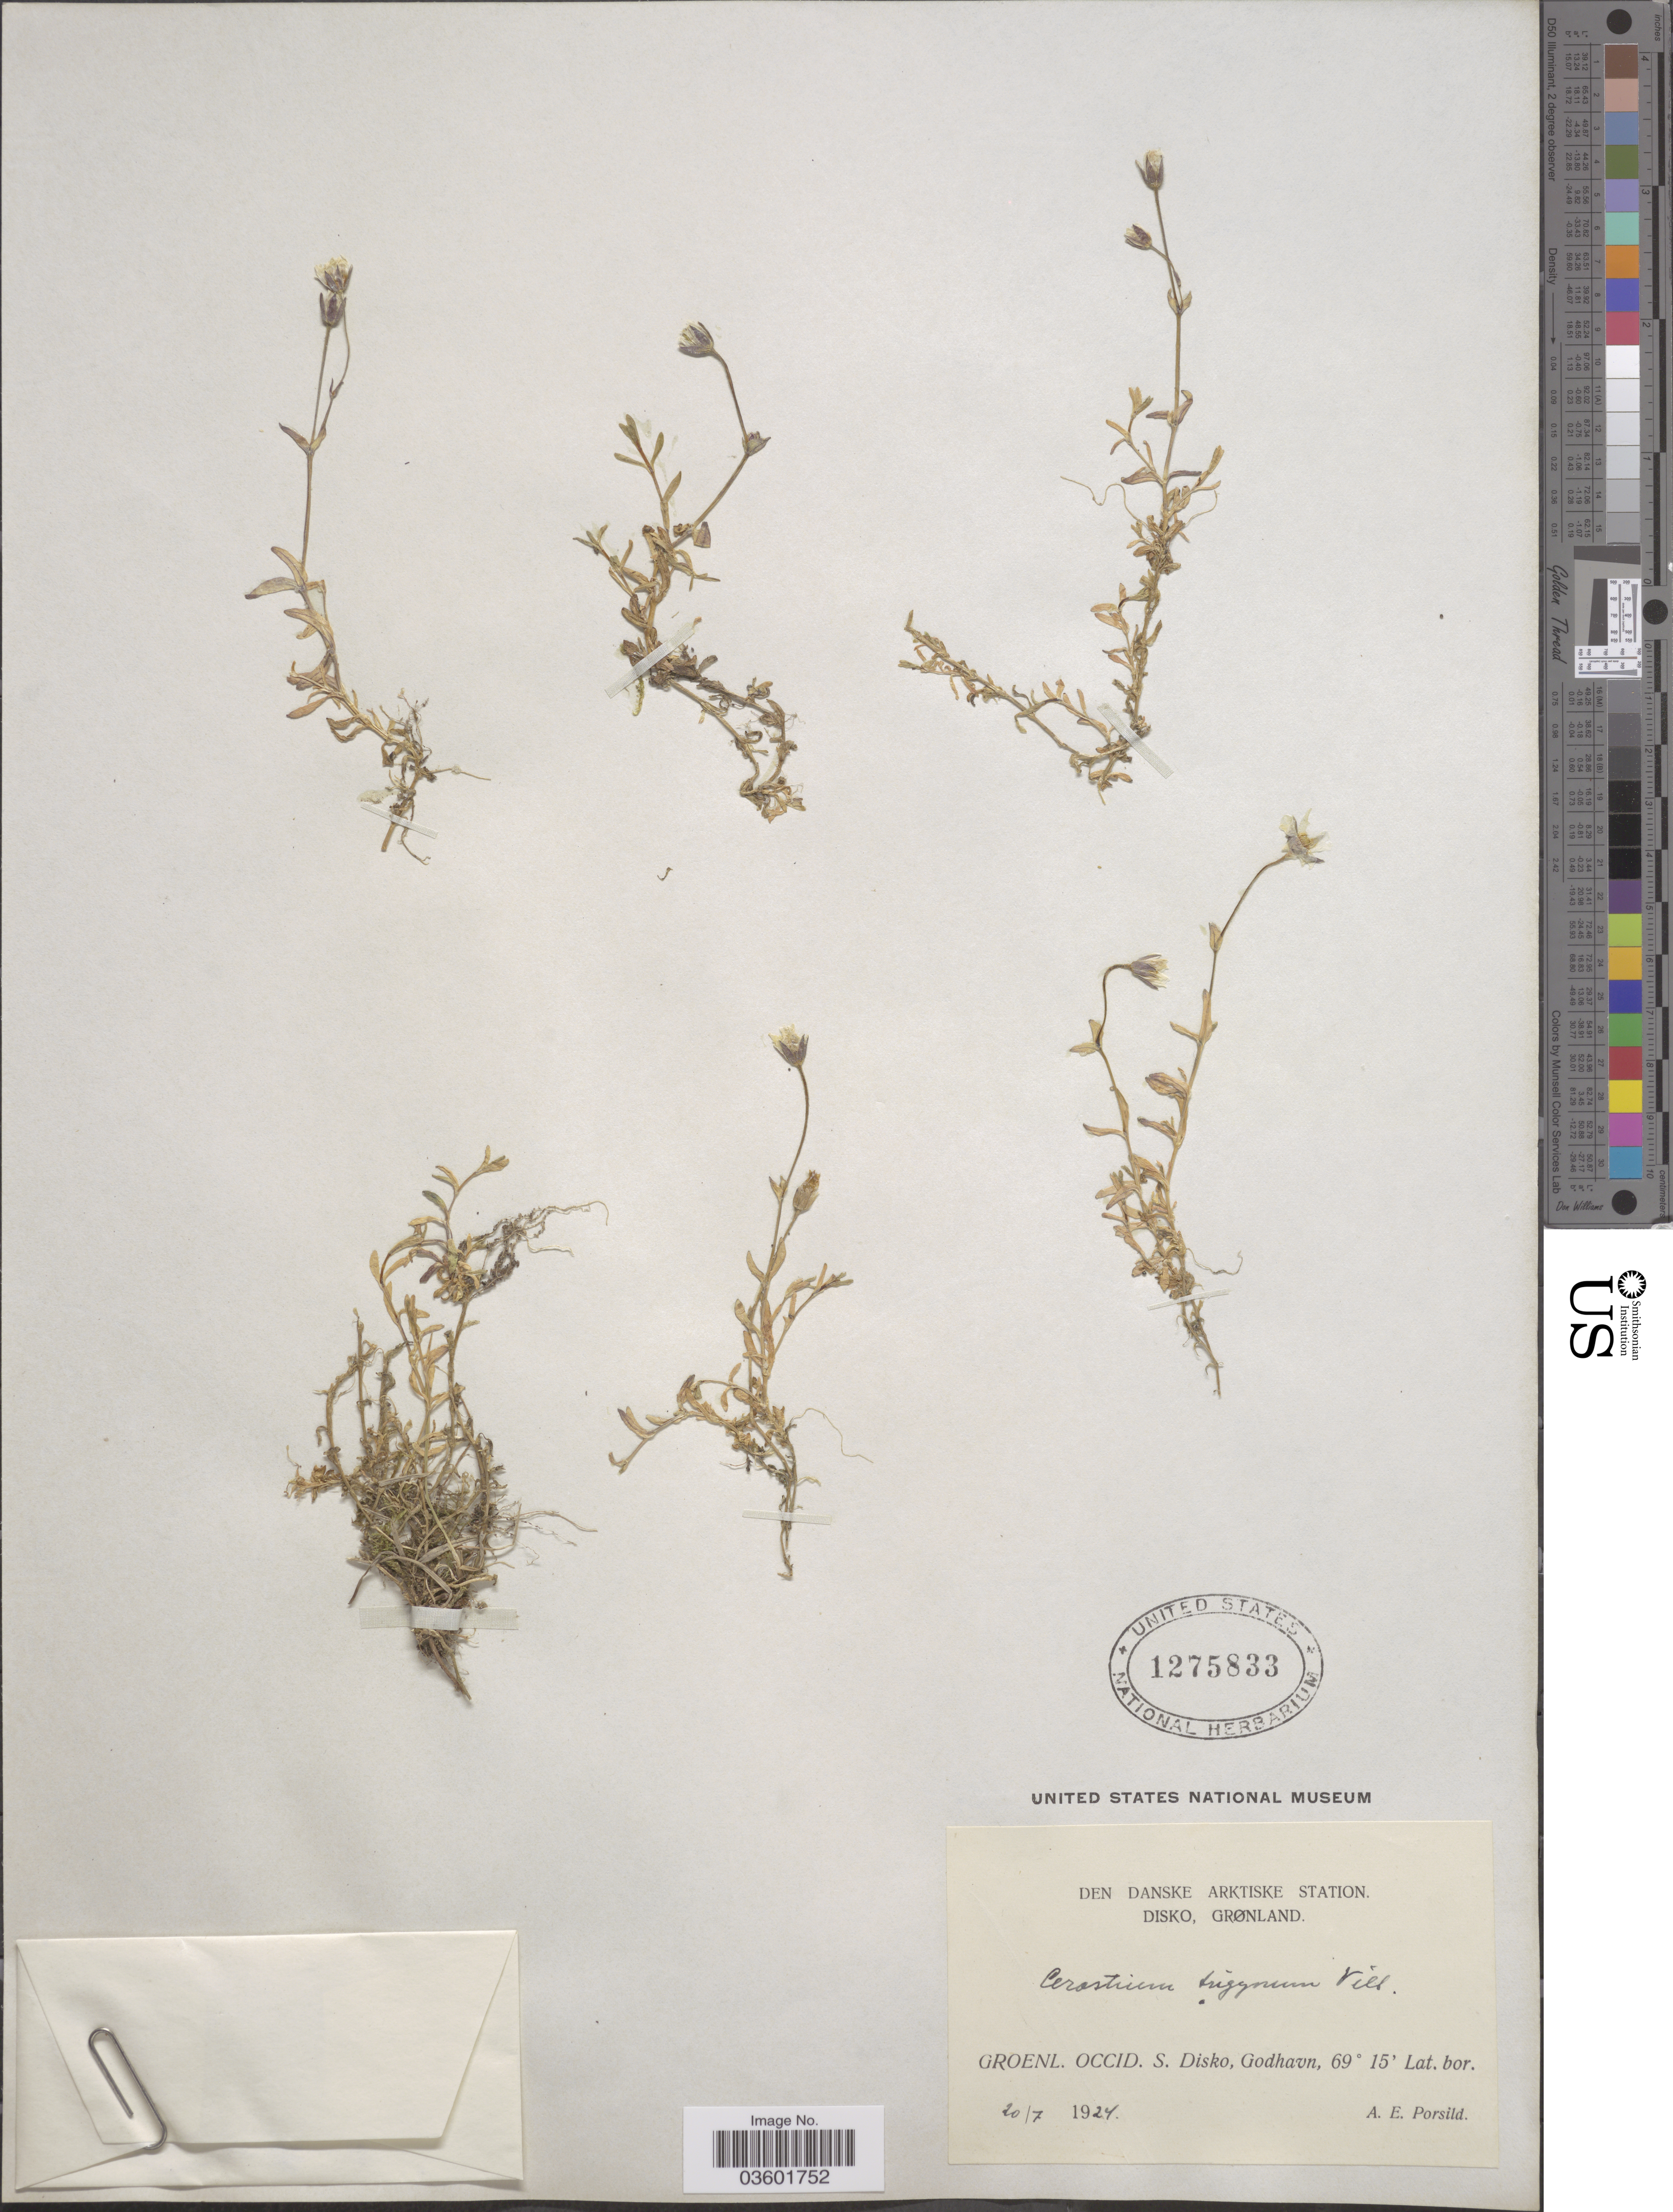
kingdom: Plantae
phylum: Tracheophyta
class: Magnoliopsida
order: Caryophyllales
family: Caryophyllaceae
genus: Cerastium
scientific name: Cerastium cerastoides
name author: (L.) Britton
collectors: A. E. Porsild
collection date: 1924-07-20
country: Greenland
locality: Den Danske Arktiske Station. Disko. Groenl. Occid. S. Disko, Godhavn.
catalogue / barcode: US 1275833